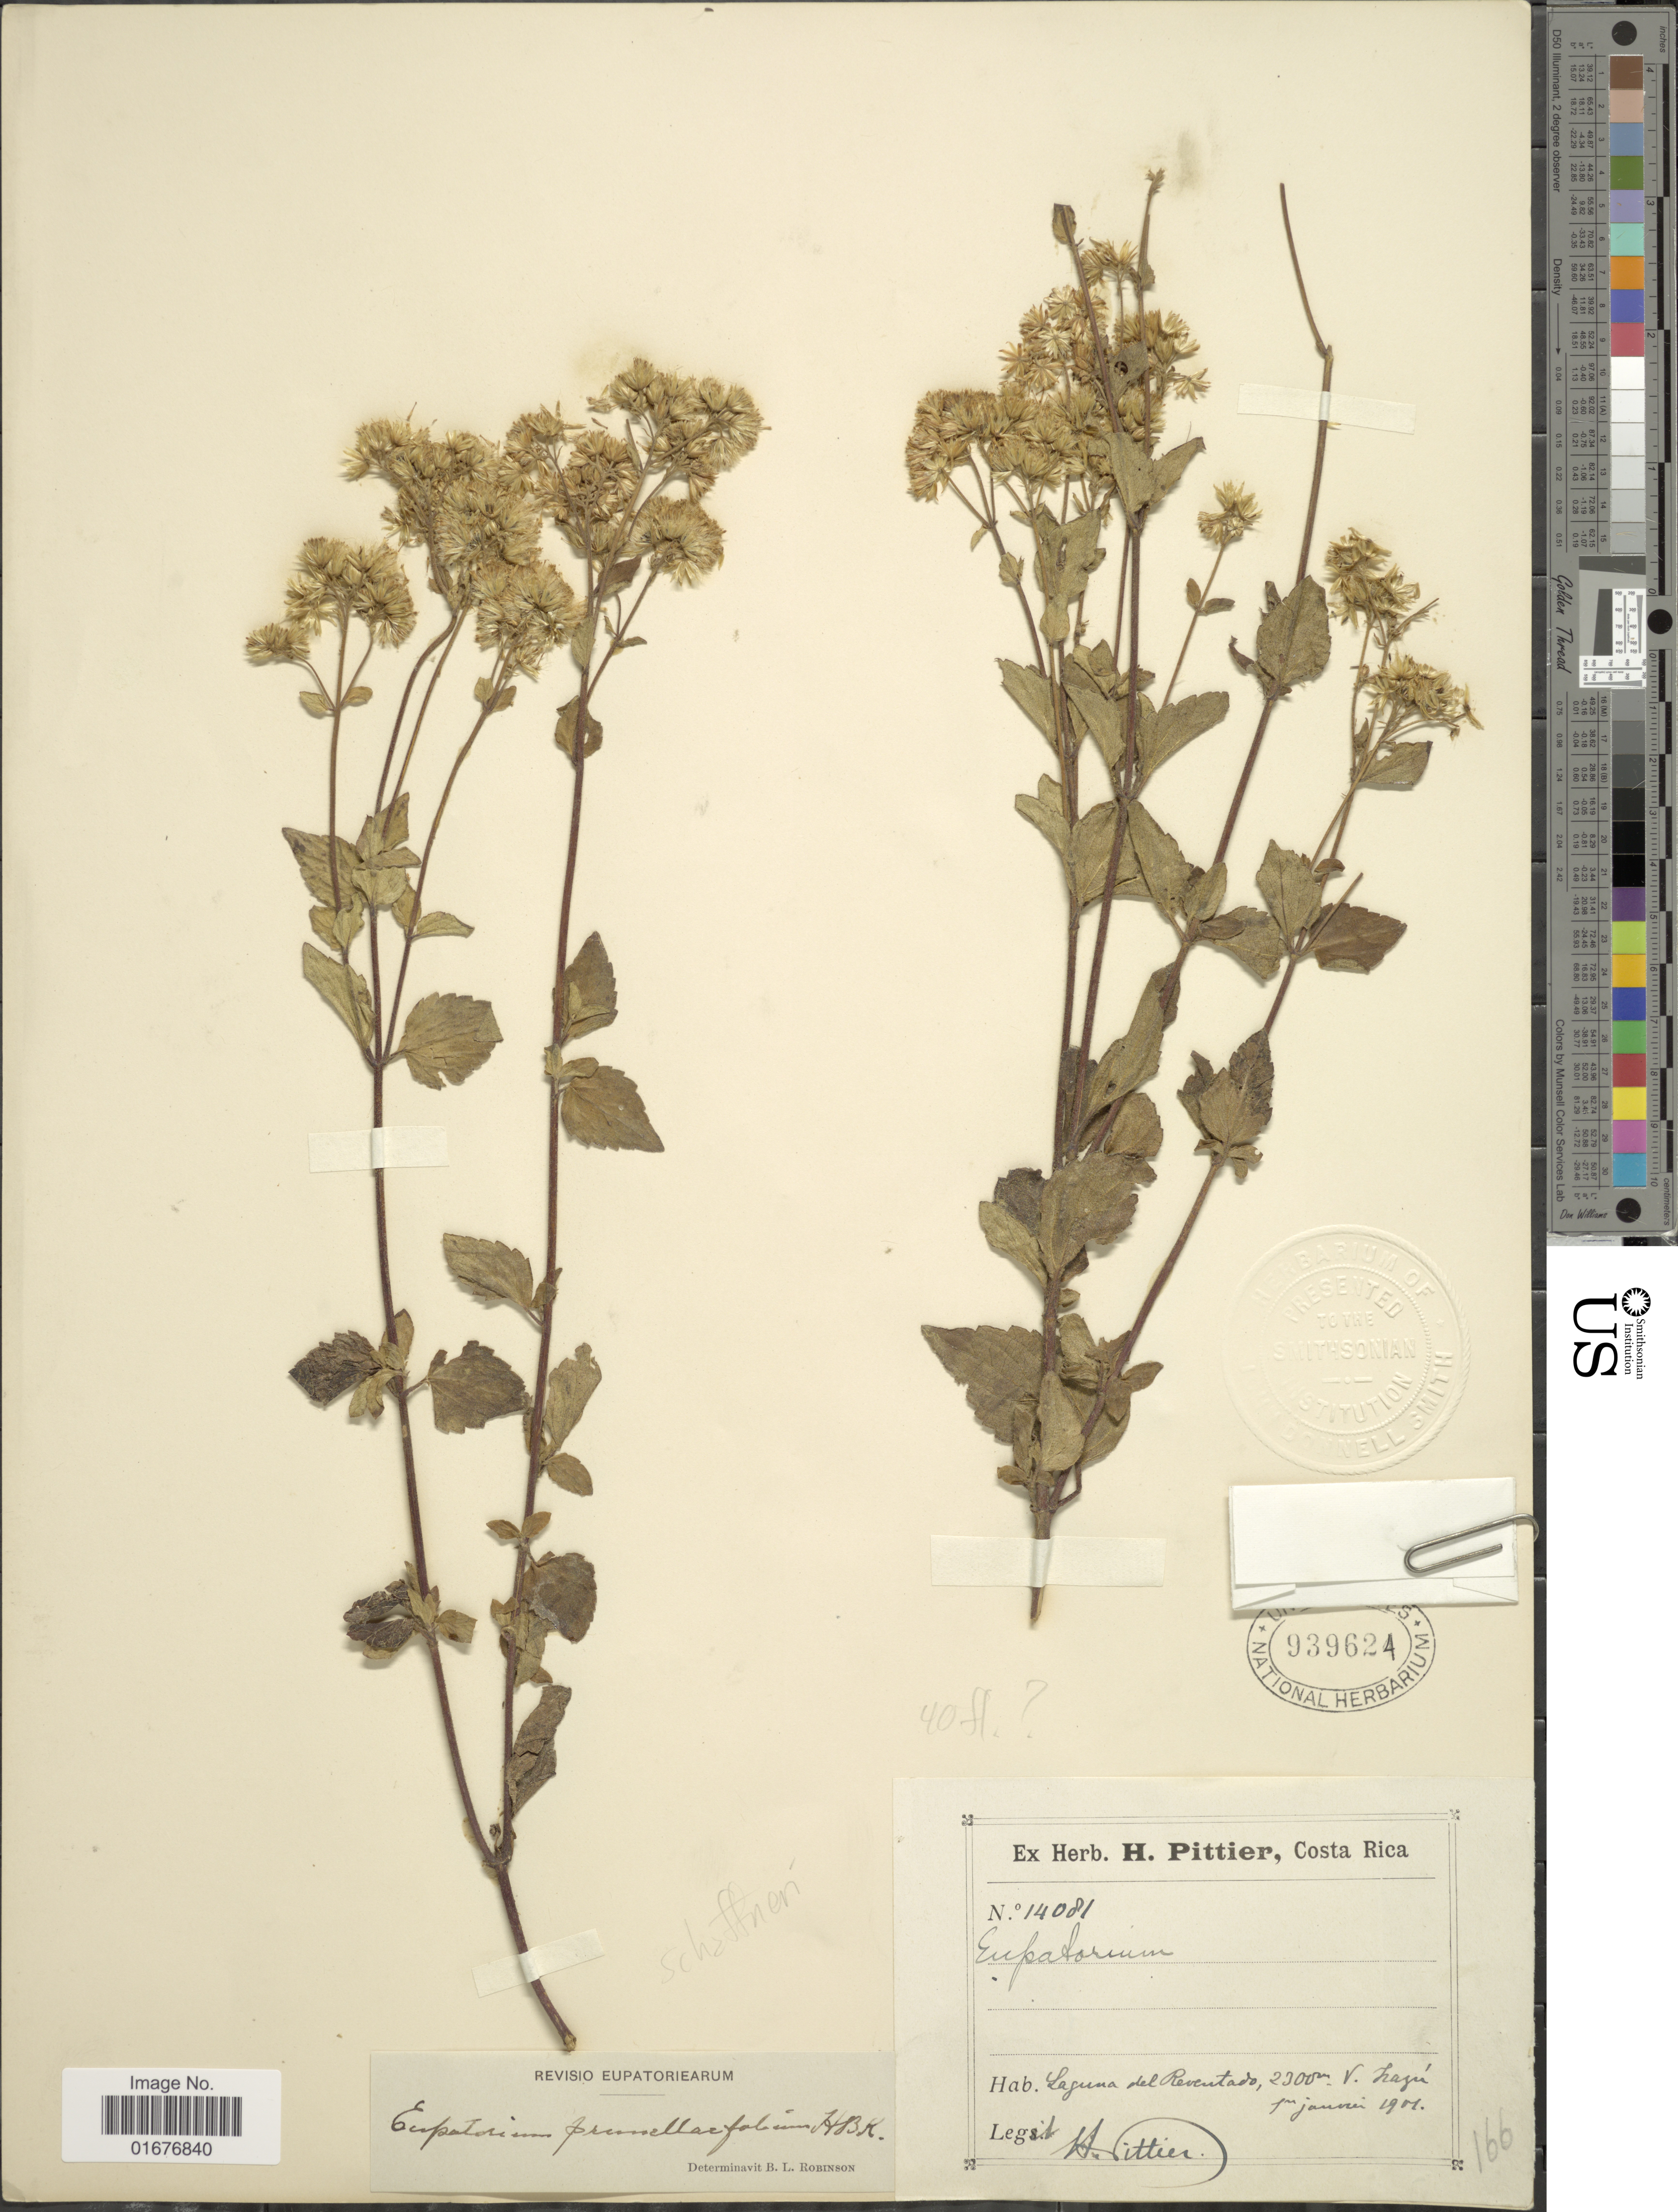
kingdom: Plantae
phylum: Tracheophyta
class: Magnoliopsida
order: Asterales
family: Asteraceae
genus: Ageratina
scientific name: Ageratina schaffneri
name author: (Sch. Bip. ex B.L. Rob.) R.M. King & H. Rob.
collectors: H. F. Pittier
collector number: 14081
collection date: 1901-01-07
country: Costa Rica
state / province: Cartago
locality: Laguna del Reventado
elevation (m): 2300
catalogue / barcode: US 939624